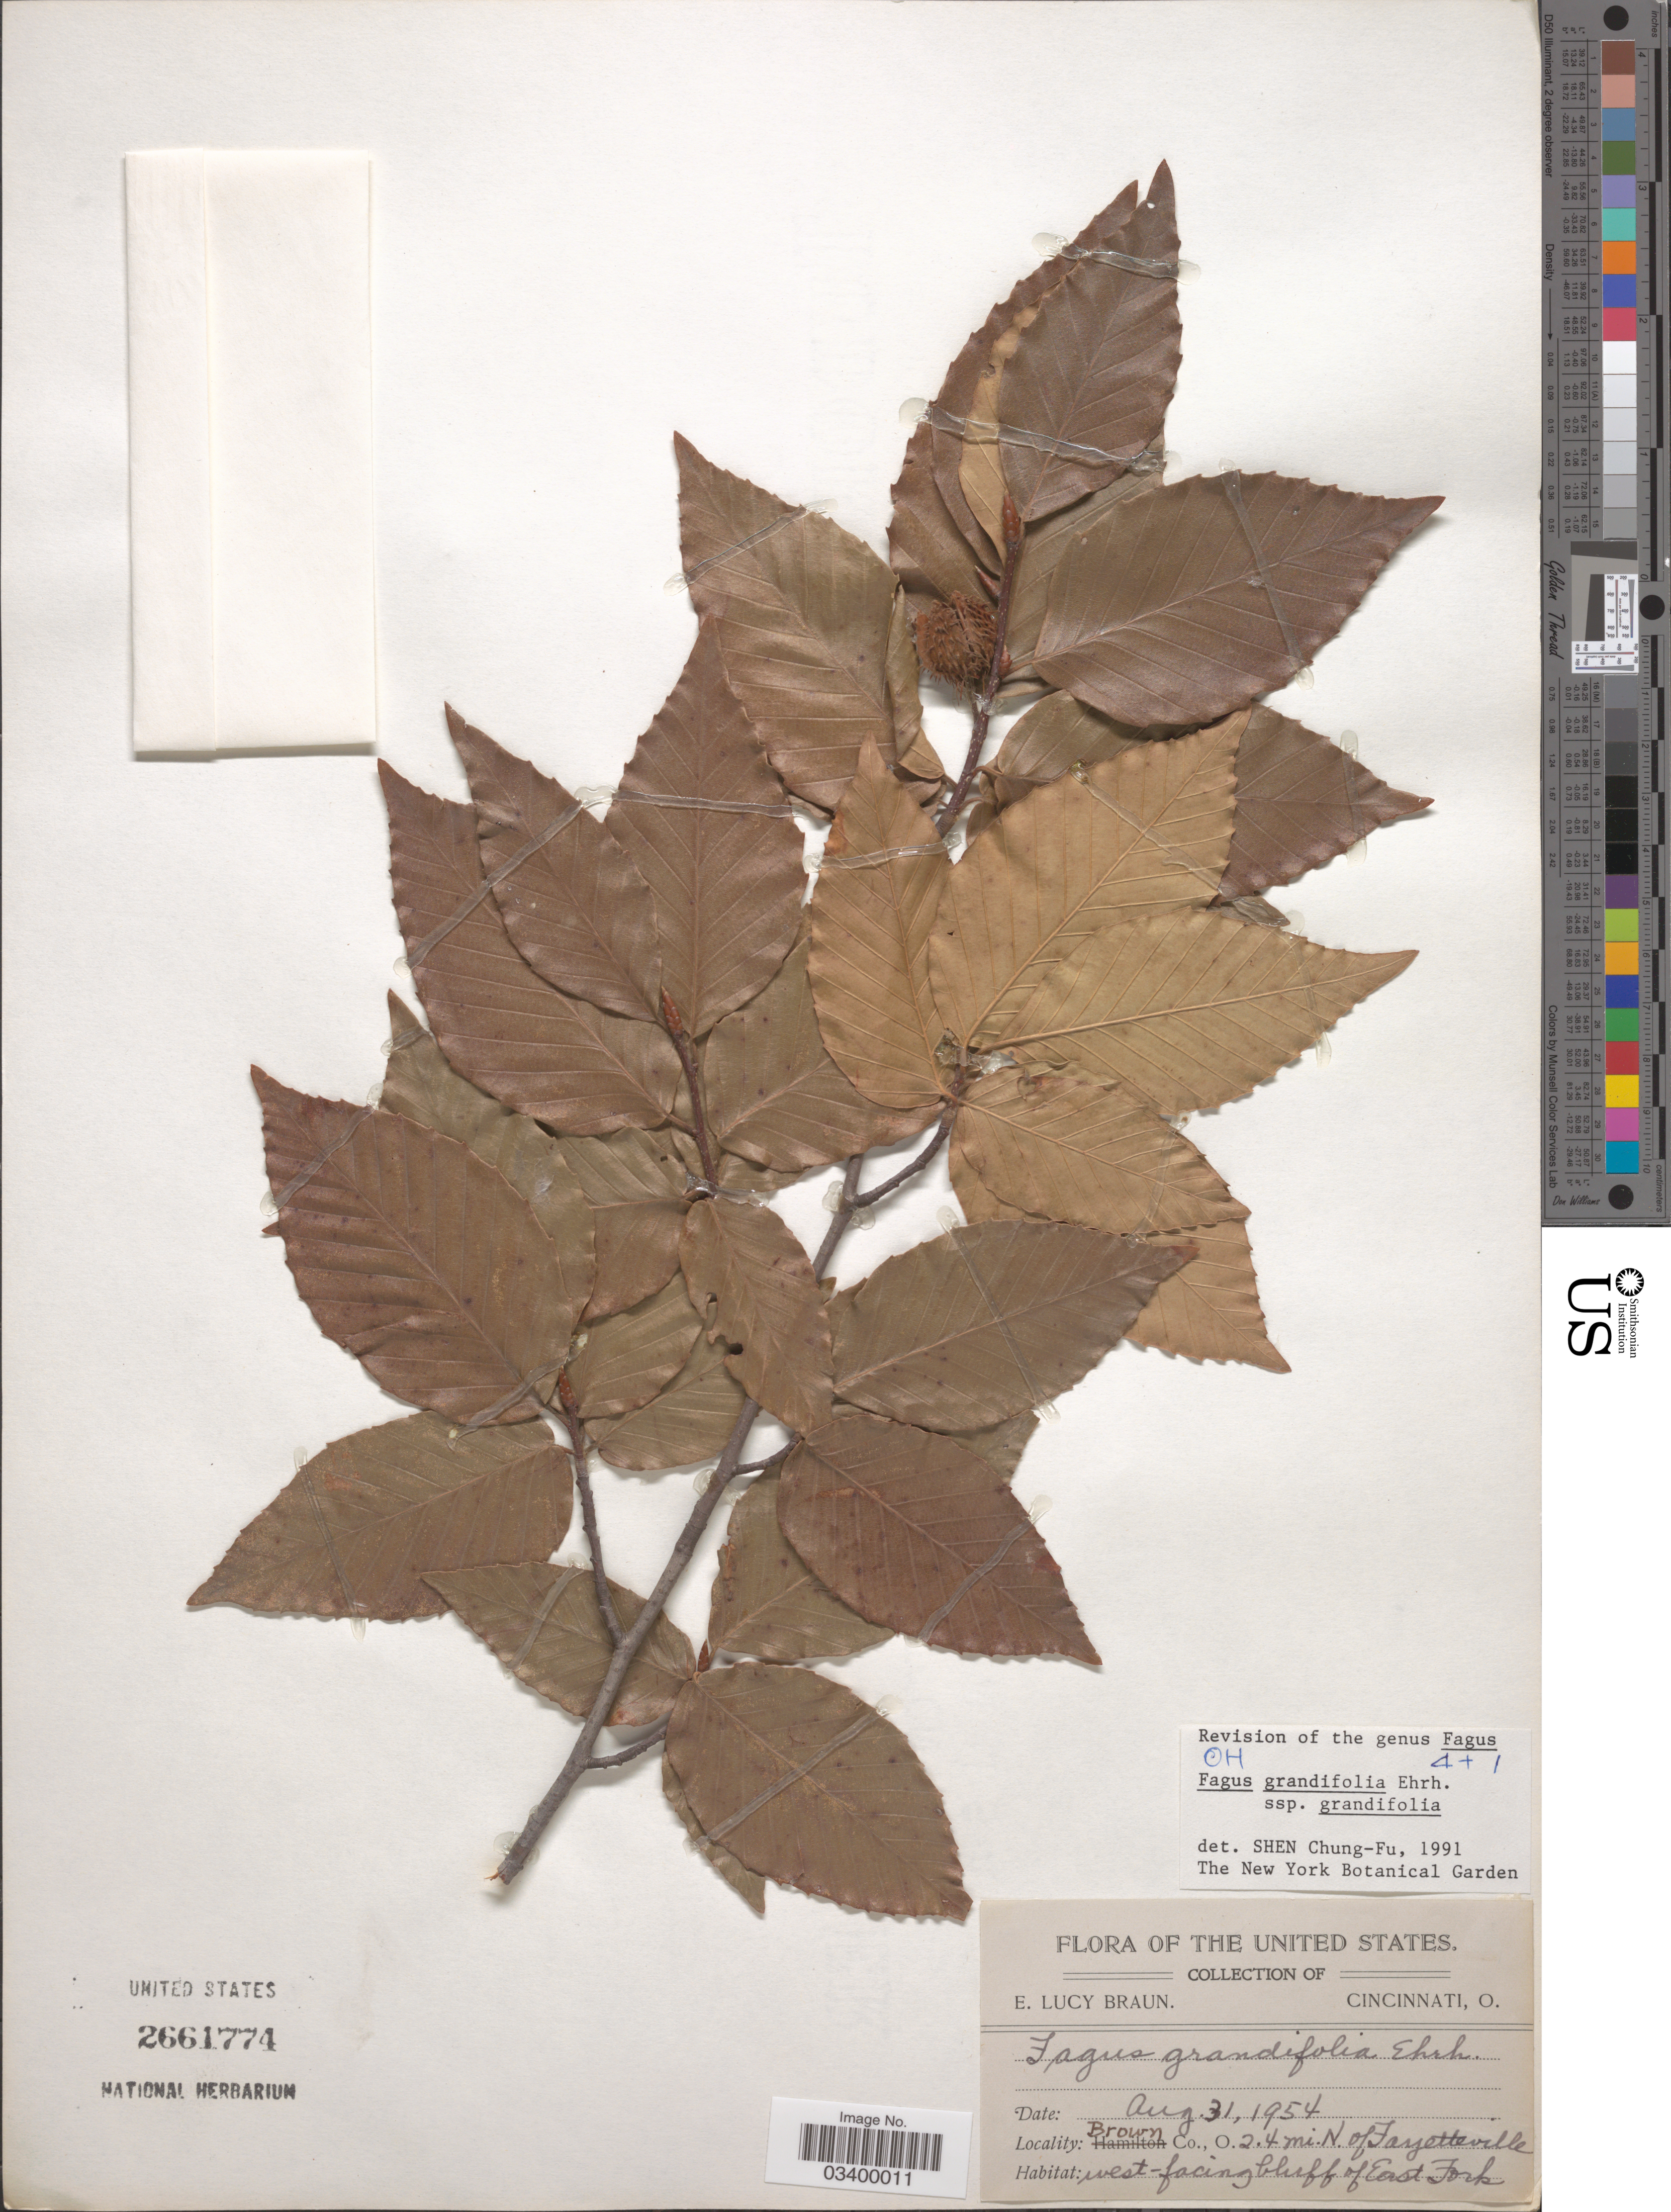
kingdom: Plantae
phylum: Tracheophyta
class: Magnoliopsida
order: Fagales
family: Fagaceae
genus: Fagus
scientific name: Fagus grandifolia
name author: Ehrh.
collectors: E. L. Braun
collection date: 1954-08-31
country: United States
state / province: Ohio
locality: Brown Co. 2.4 mi. N. of Fayetteville. West-facing bluff of East Fork.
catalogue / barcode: US 2661774